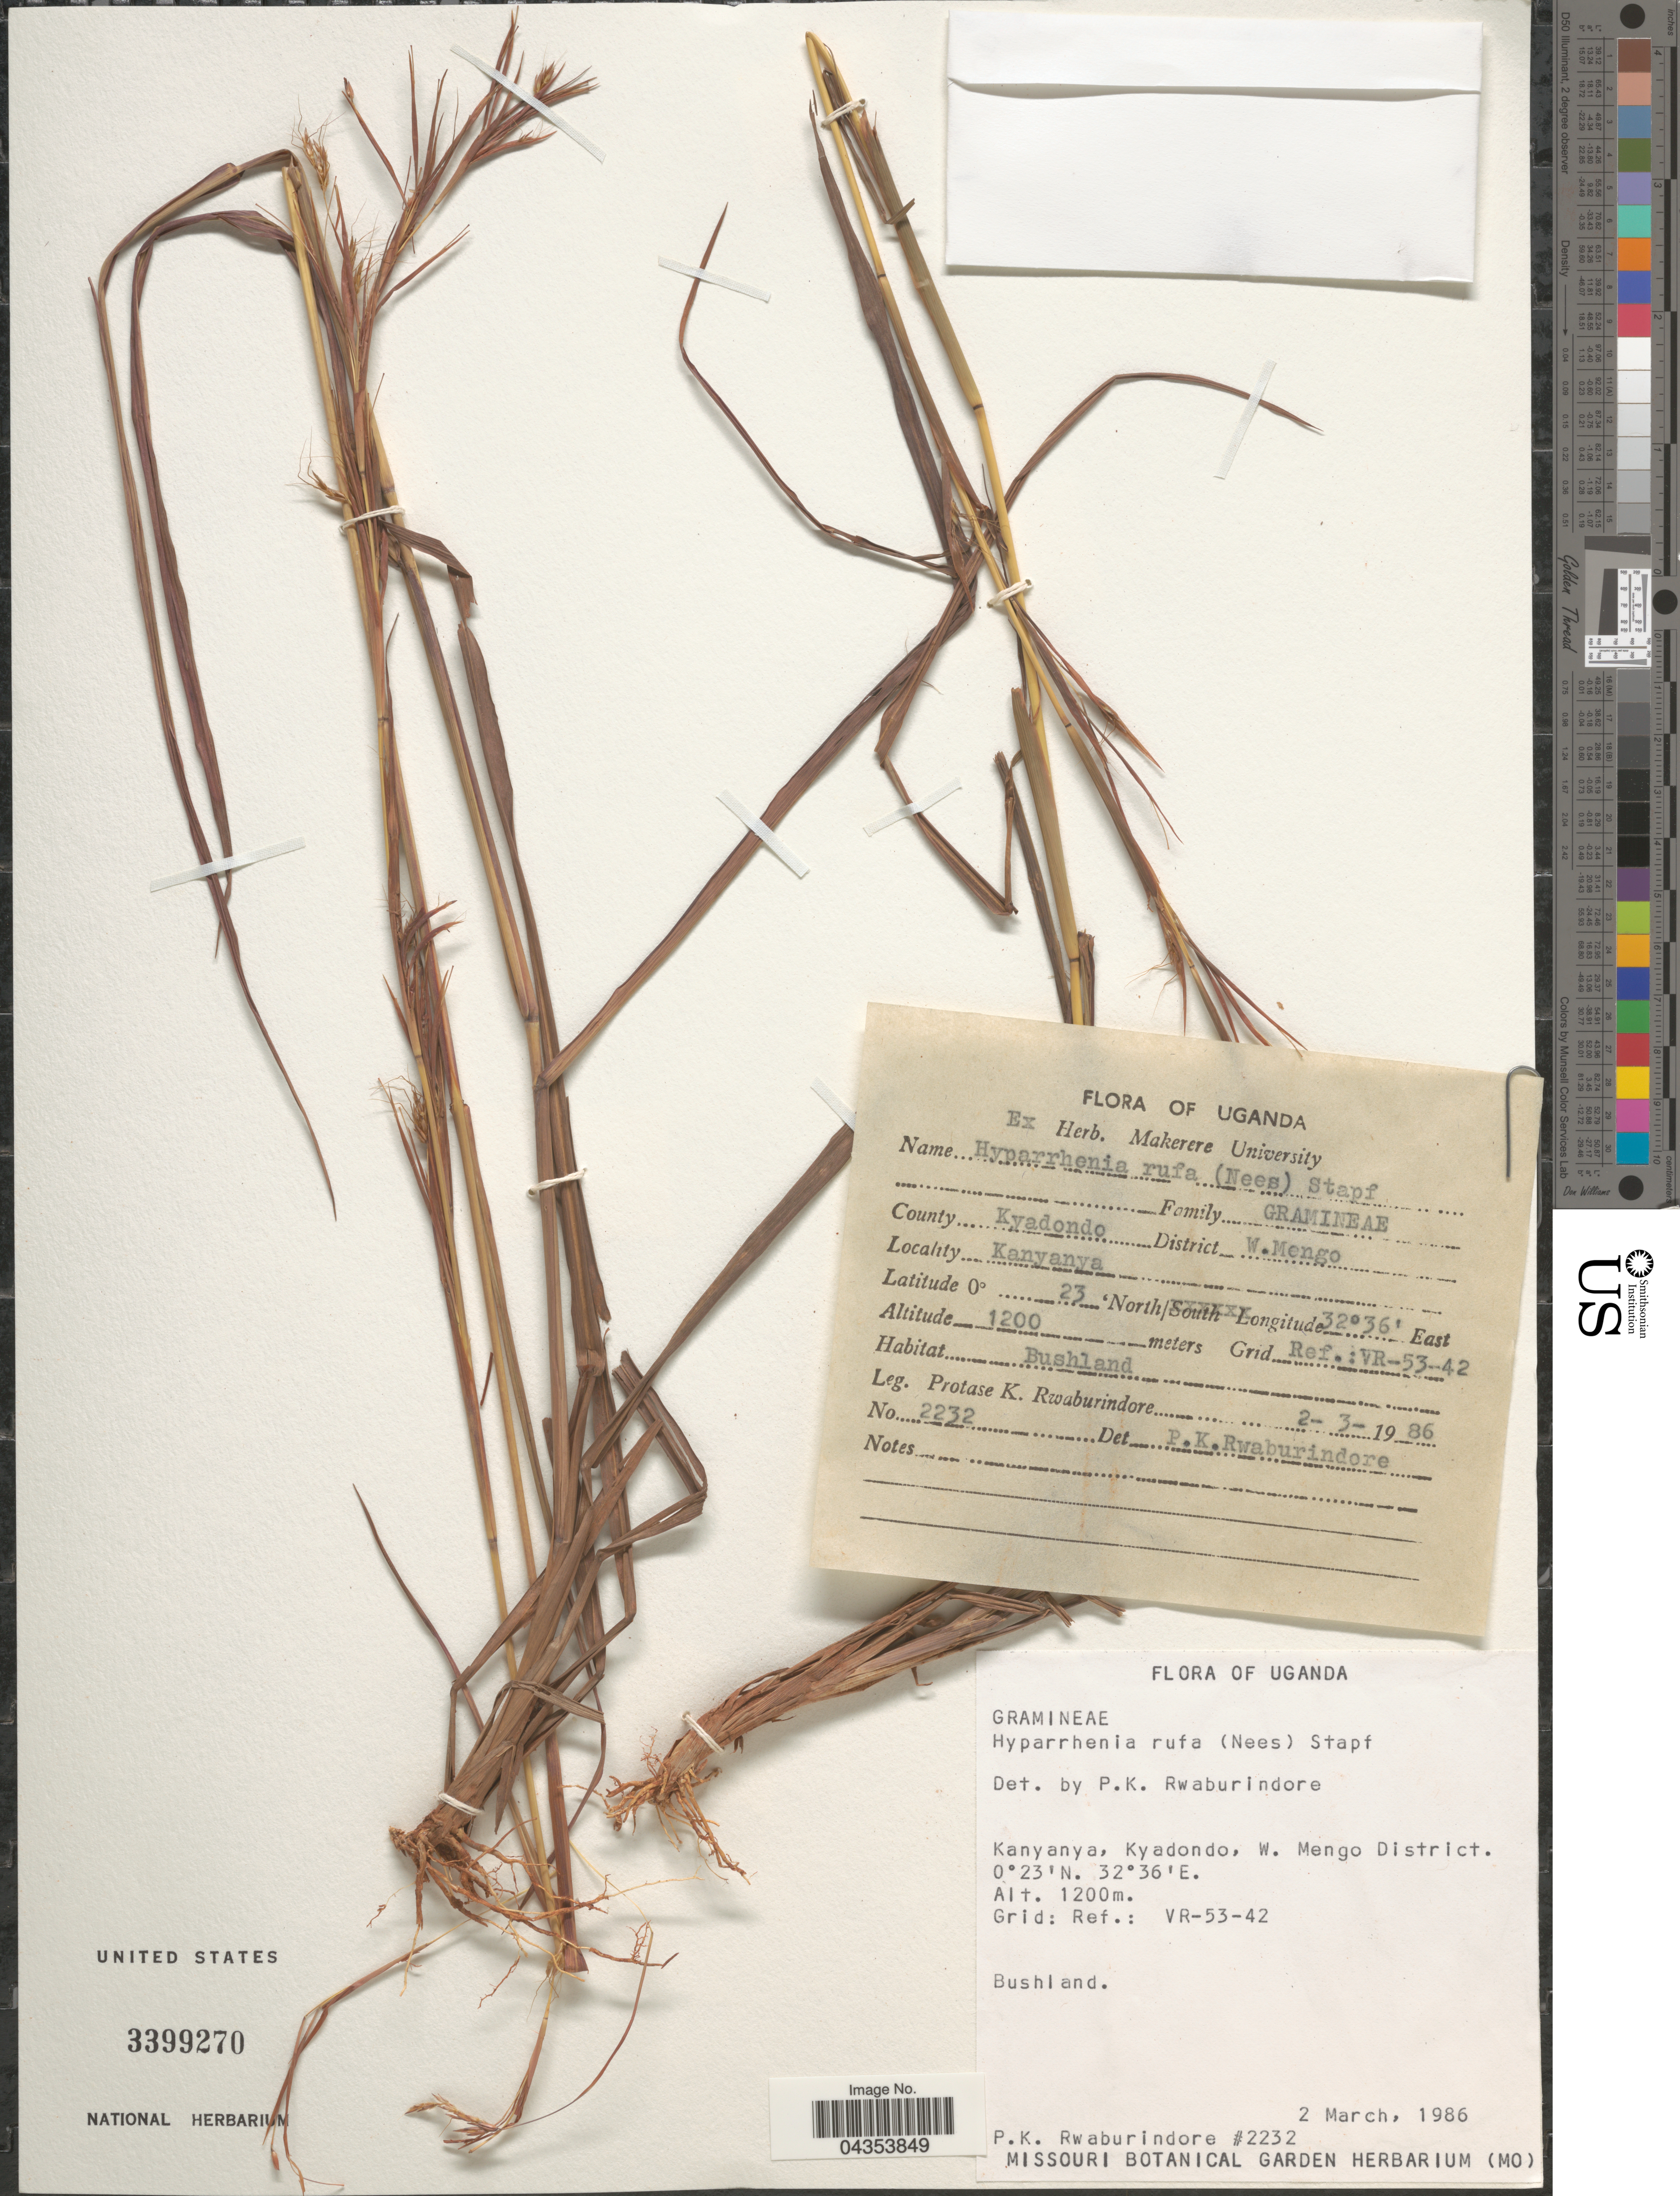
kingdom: Plantae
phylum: Tracheophyta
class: Liliopsida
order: Poales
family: Poaceae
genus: Hyparrhenia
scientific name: Hyparrhenia rufa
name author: (Nees) Stapf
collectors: P. Rwaburindore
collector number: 2235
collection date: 1986-03-02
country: Uganda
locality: Kanyanya, Kyadondo, W. Mengo District. Grid: Ref.: VR-53-42.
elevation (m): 1200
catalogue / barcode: US 3399270